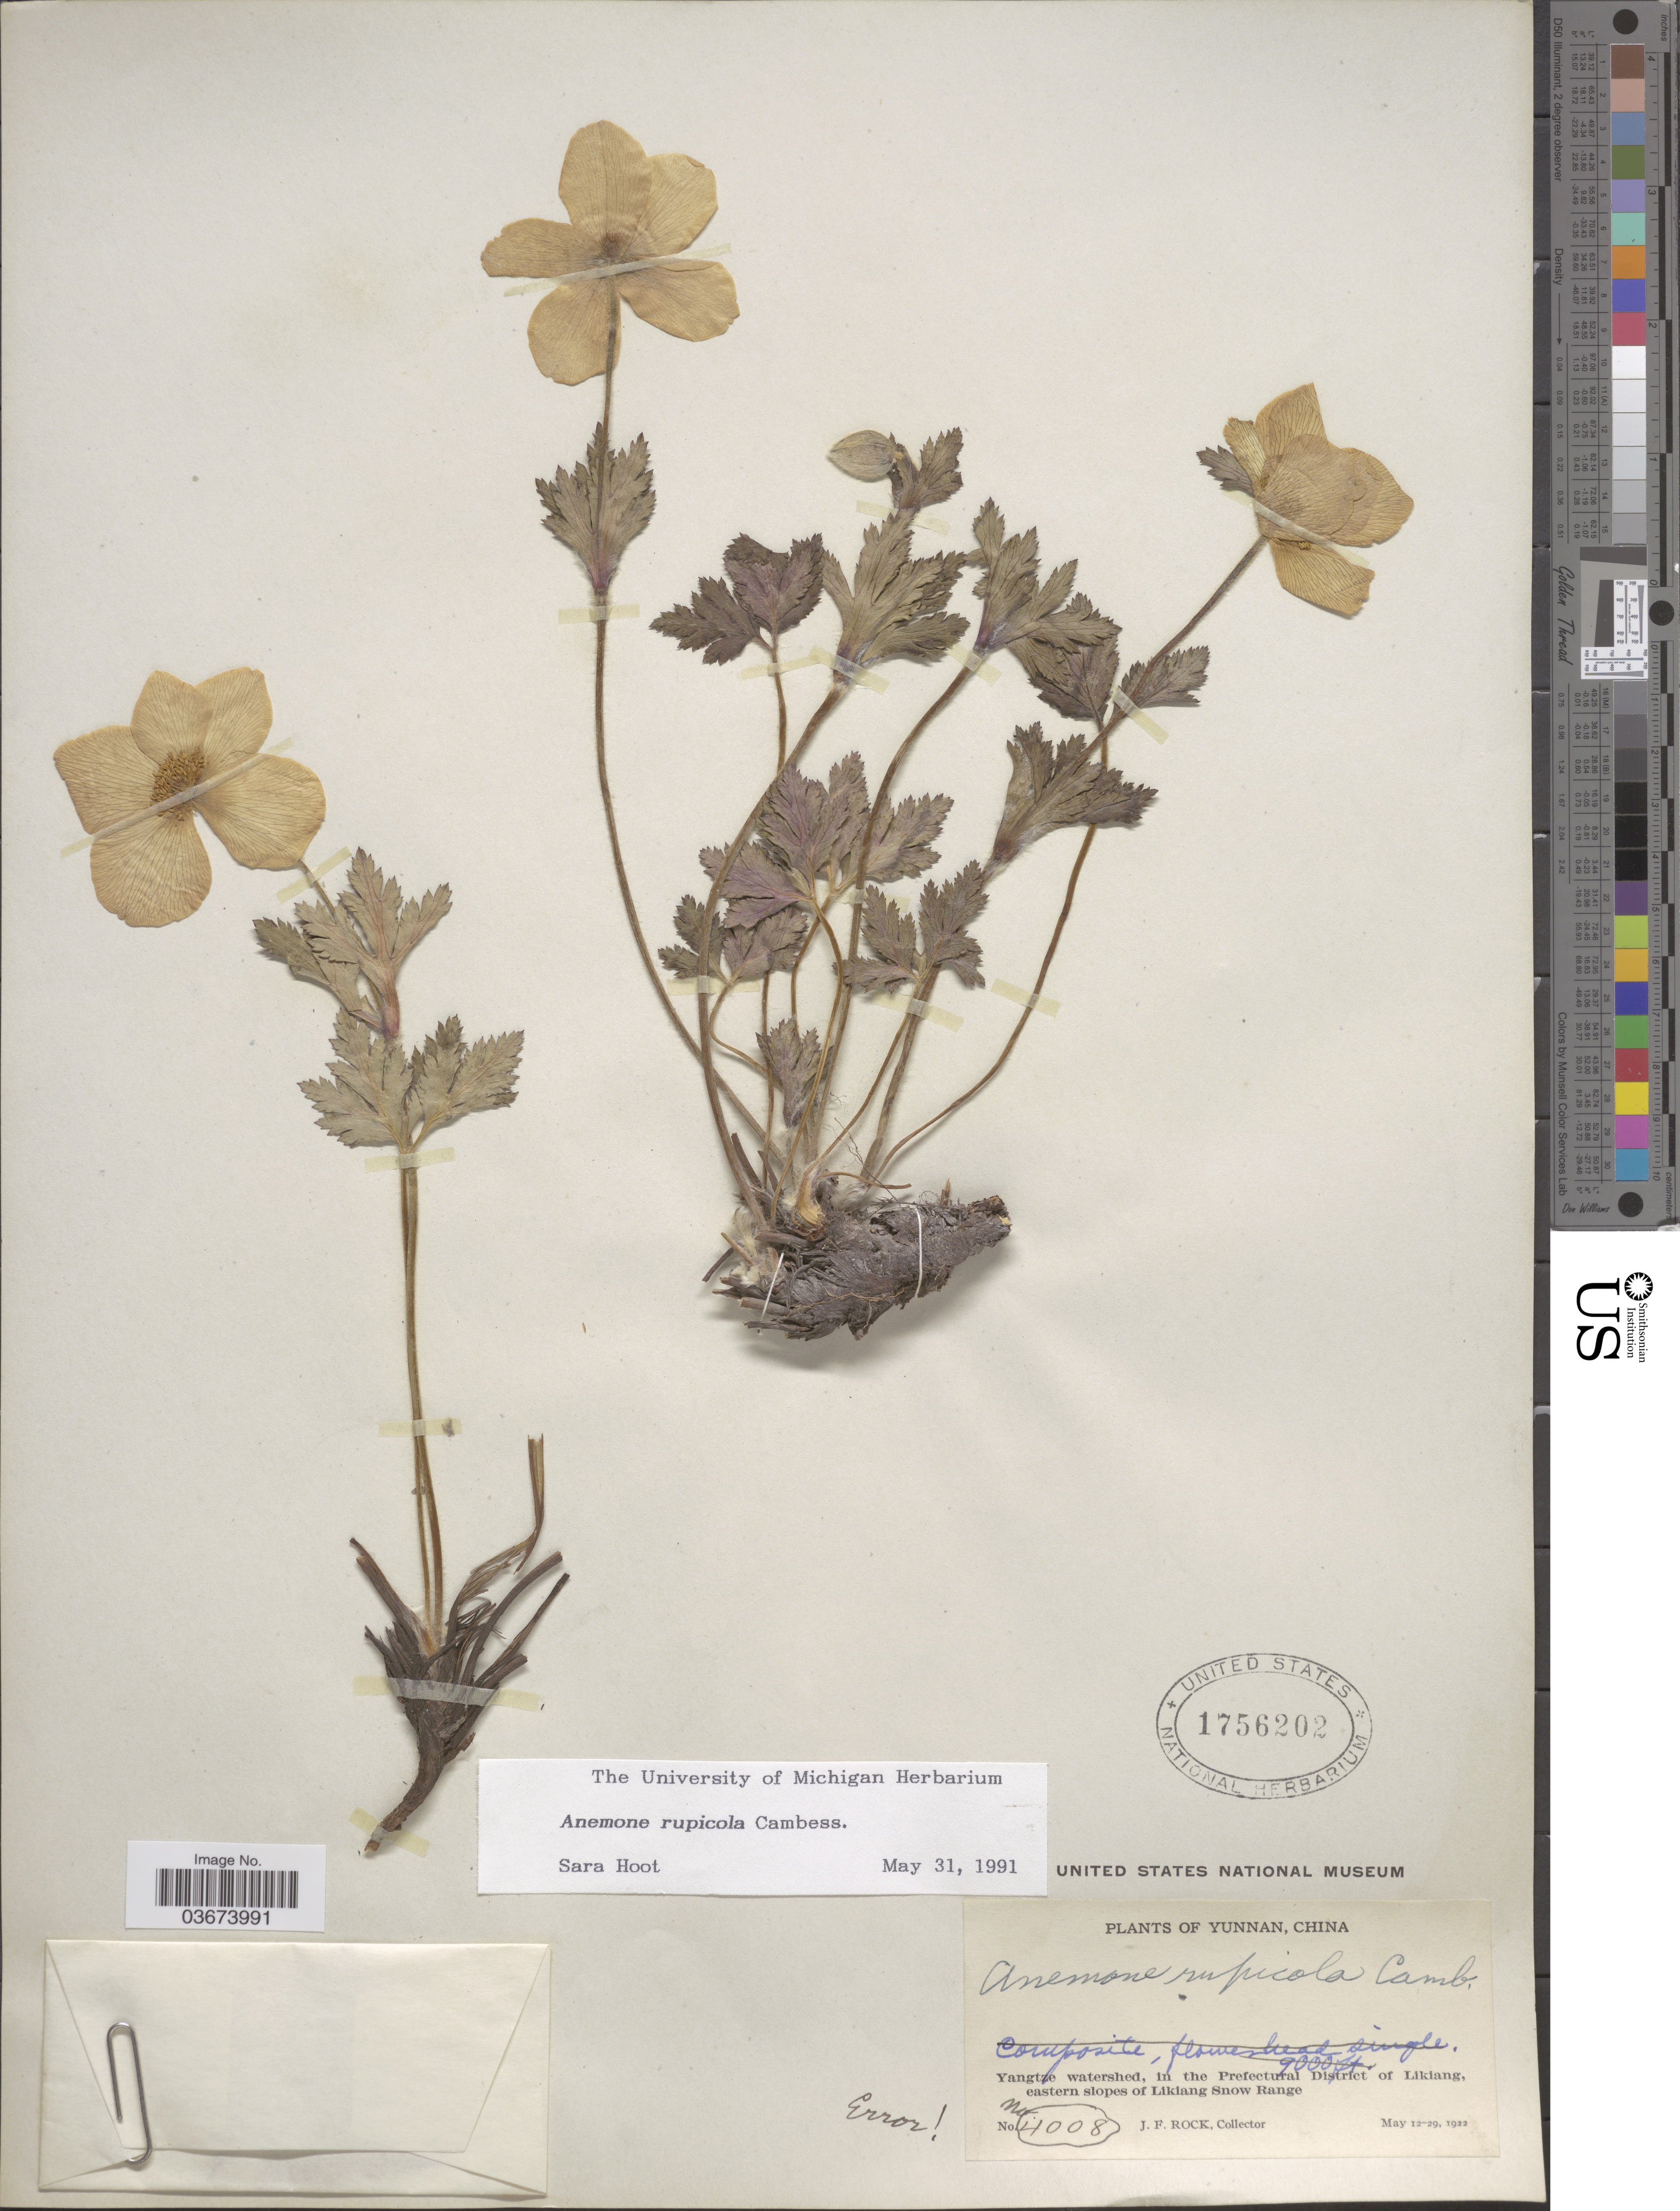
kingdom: Plantae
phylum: Tracheophyta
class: Magnoliopsida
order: Ranunculales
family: Ranunculaceae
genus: Anemone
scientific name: Anemone rupicola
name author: Cambess.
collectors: J. Rock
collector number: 4008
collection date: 1922-05-12/1922-05-29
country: China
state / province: Yunnan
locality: Yangtze watershed, in the Prefectural District of Likiang, eastern slopes of Likiang Snow Range.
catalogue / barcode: US 1756202